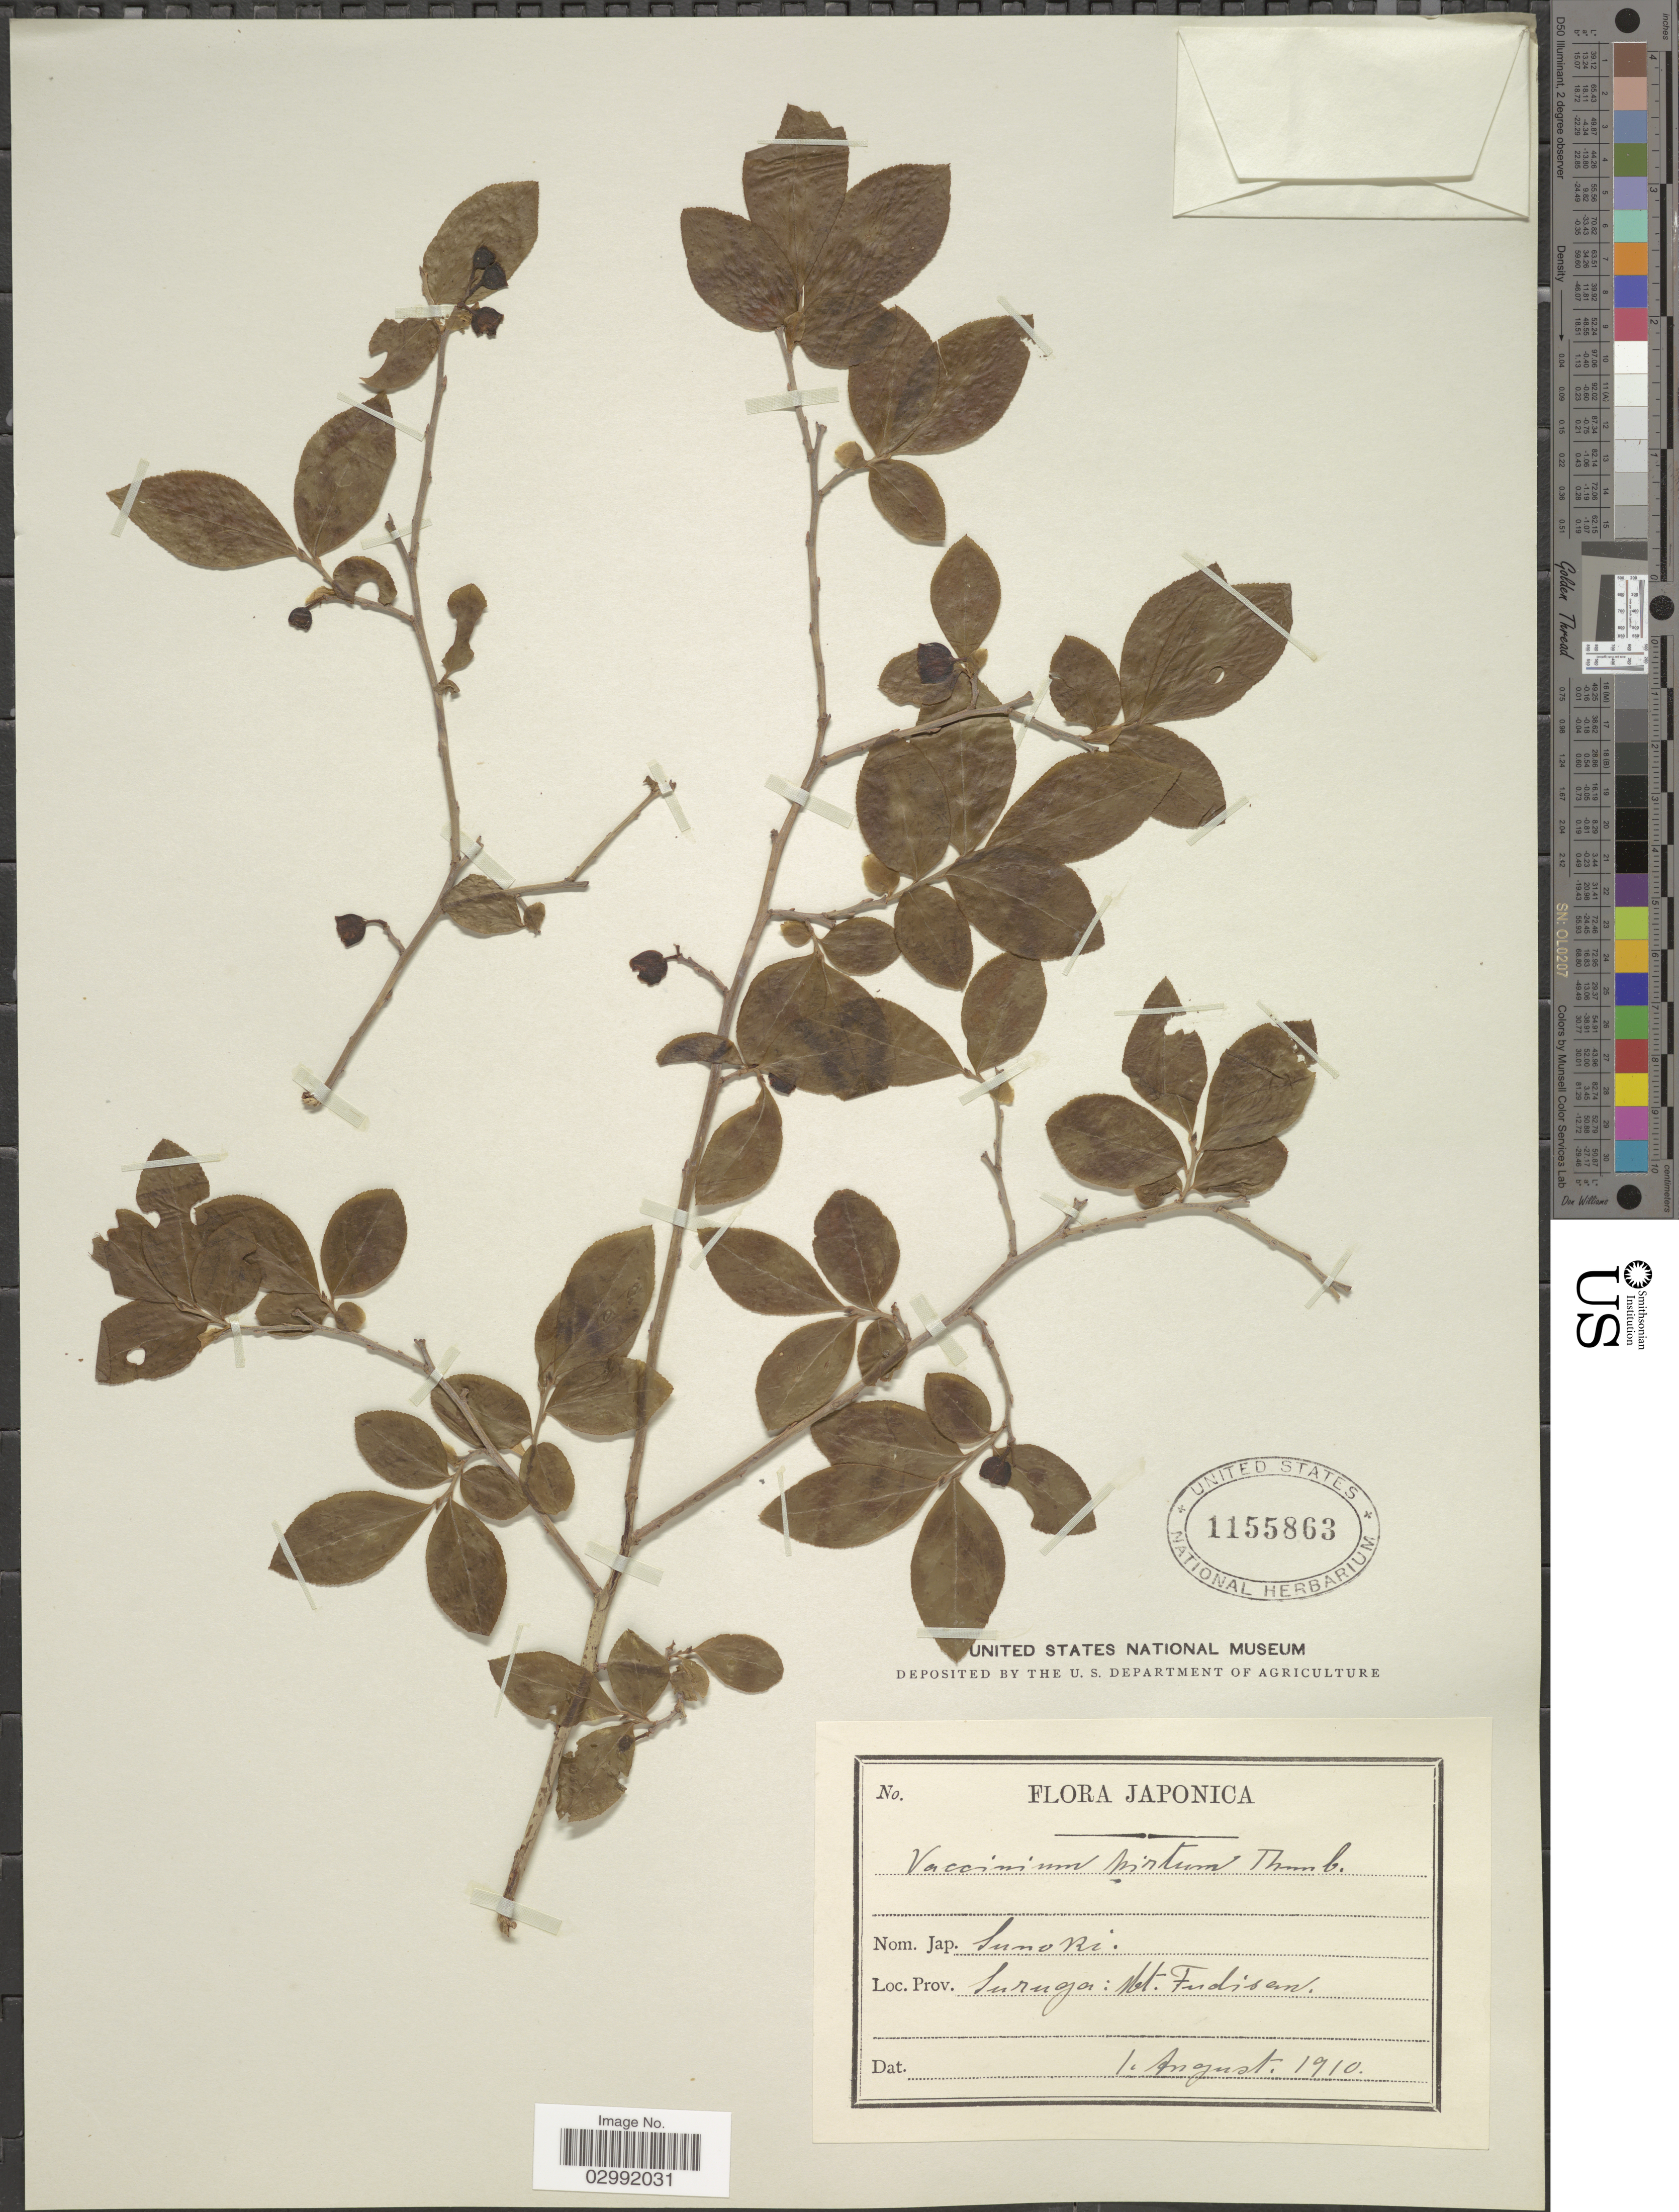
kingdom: Plantae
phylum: Tracheophyta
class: Magnoliopsida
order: Ericales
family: Ericaceae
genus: Vaccinium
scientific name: Vaccinium hirtum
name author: Thunb.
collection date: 1910-08-01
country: Japan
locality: Japonica. Suruga: Mt. Fudisan.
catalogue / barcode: US 1155863